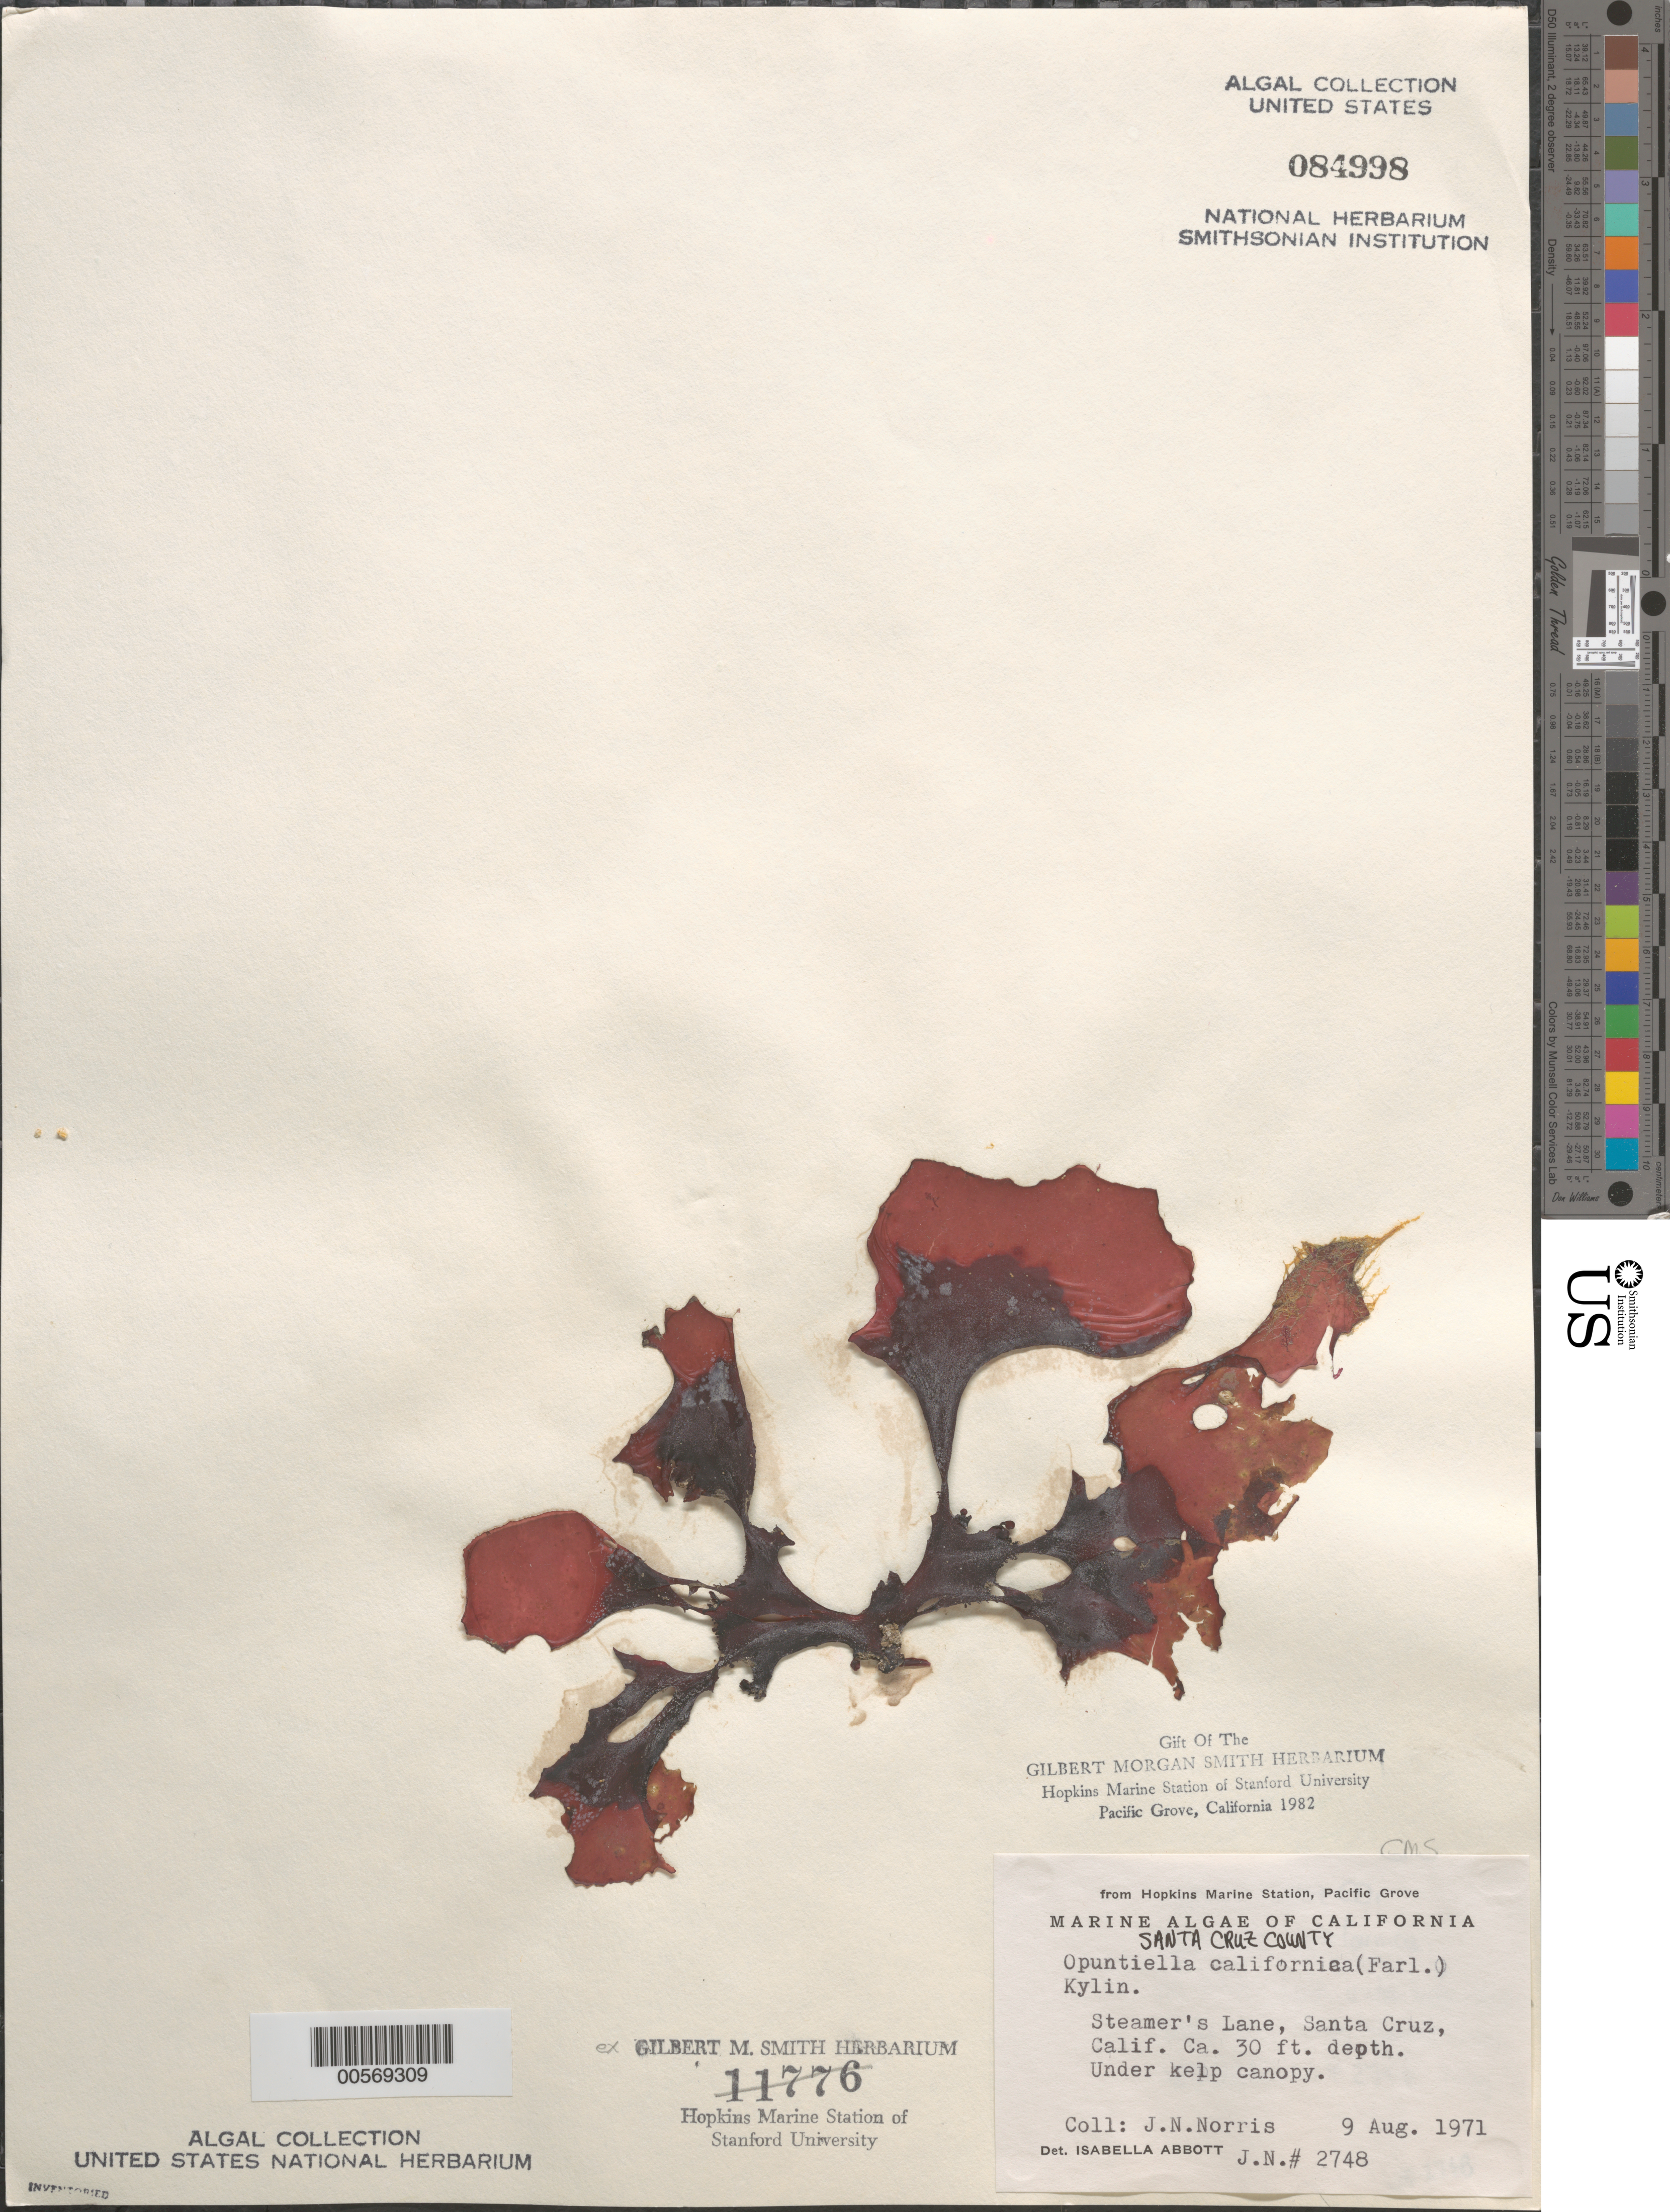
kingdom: Plantae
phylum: Rhodophyta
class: Florideophyceae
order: Gigartinales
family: Furcellariaceae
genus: Opuntiella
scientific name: Opuntiella californica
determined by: Abbott, Isabella A.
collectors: J. N. Norris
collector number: JN-2748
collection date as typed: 09 Aug 1971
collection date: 1971-08-09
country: United States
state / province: California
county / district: Santa Cruz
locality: Steamer's Lane, Santa Cruz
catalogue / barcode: US 84998